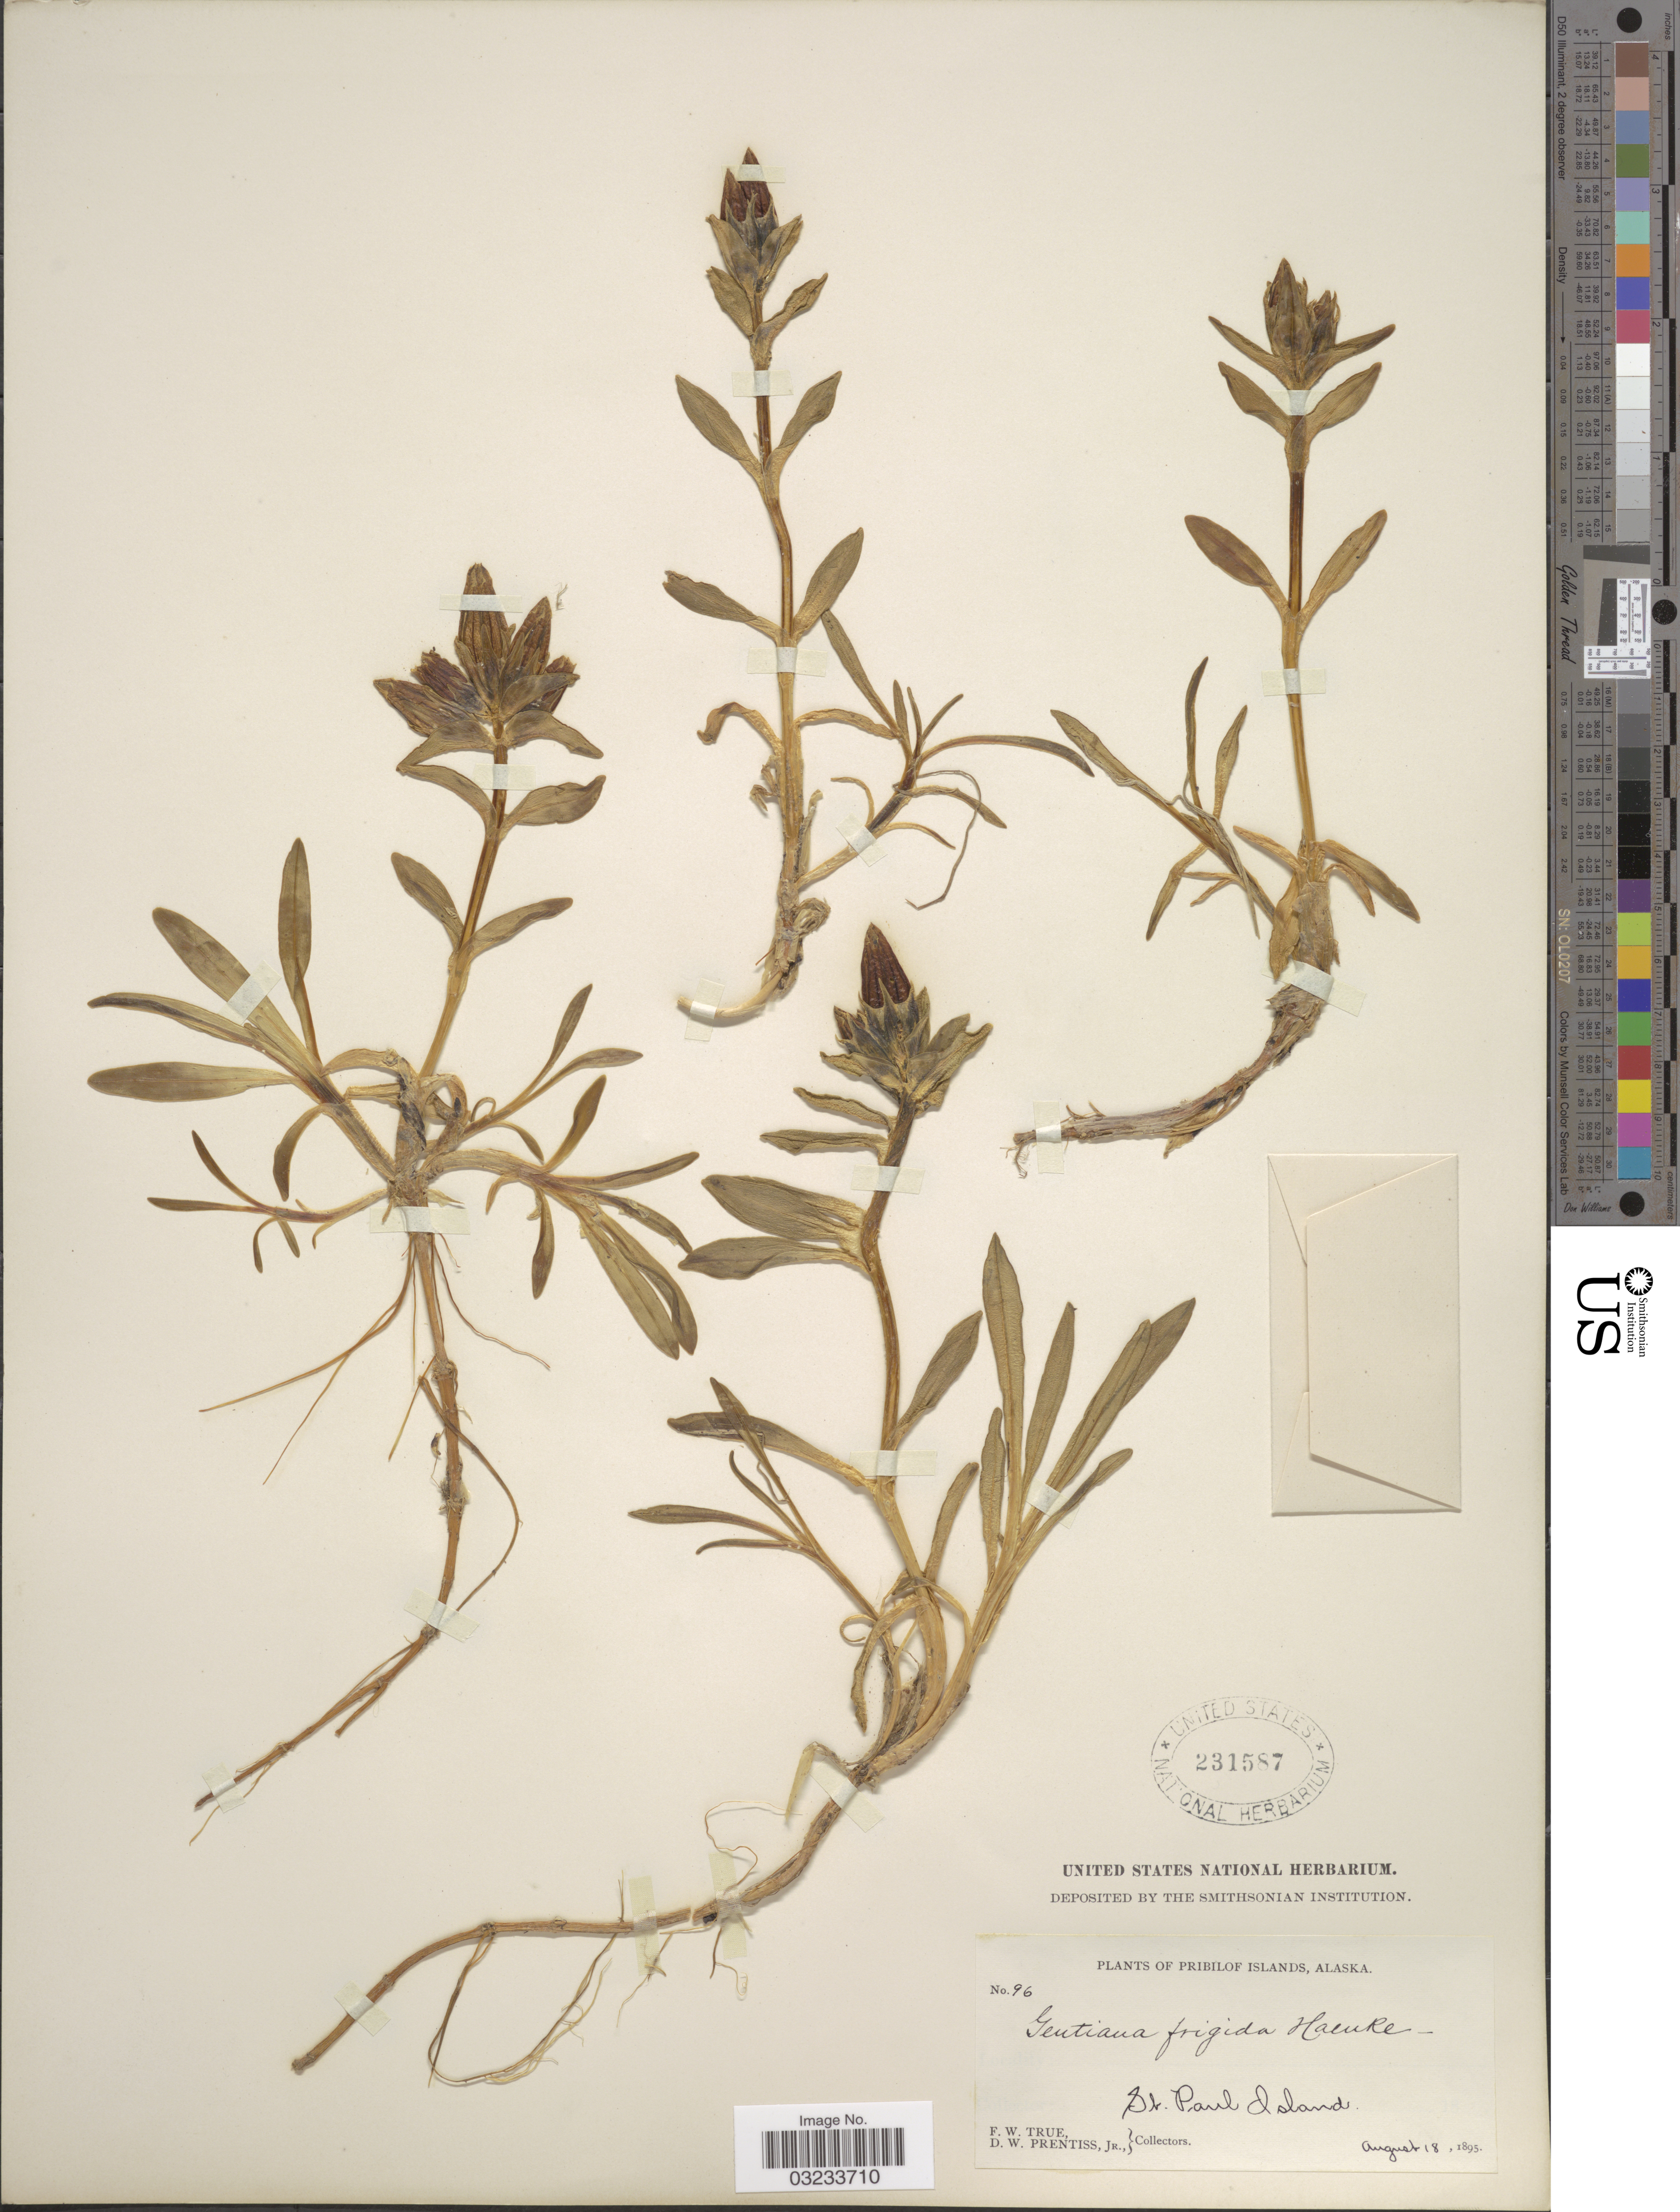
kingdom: Plantae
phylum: Tracheophyta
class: Magnoliopsida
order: Gentianales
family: Gentianaceae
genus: Gentiana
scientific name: Gentiana algida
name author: Pall.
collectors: F. True & D. Prentiss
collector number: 96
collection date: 1895-08-18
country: United States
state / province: Alaska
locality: Pribilof Islands. St. Paul Island.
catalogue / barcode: US 231587